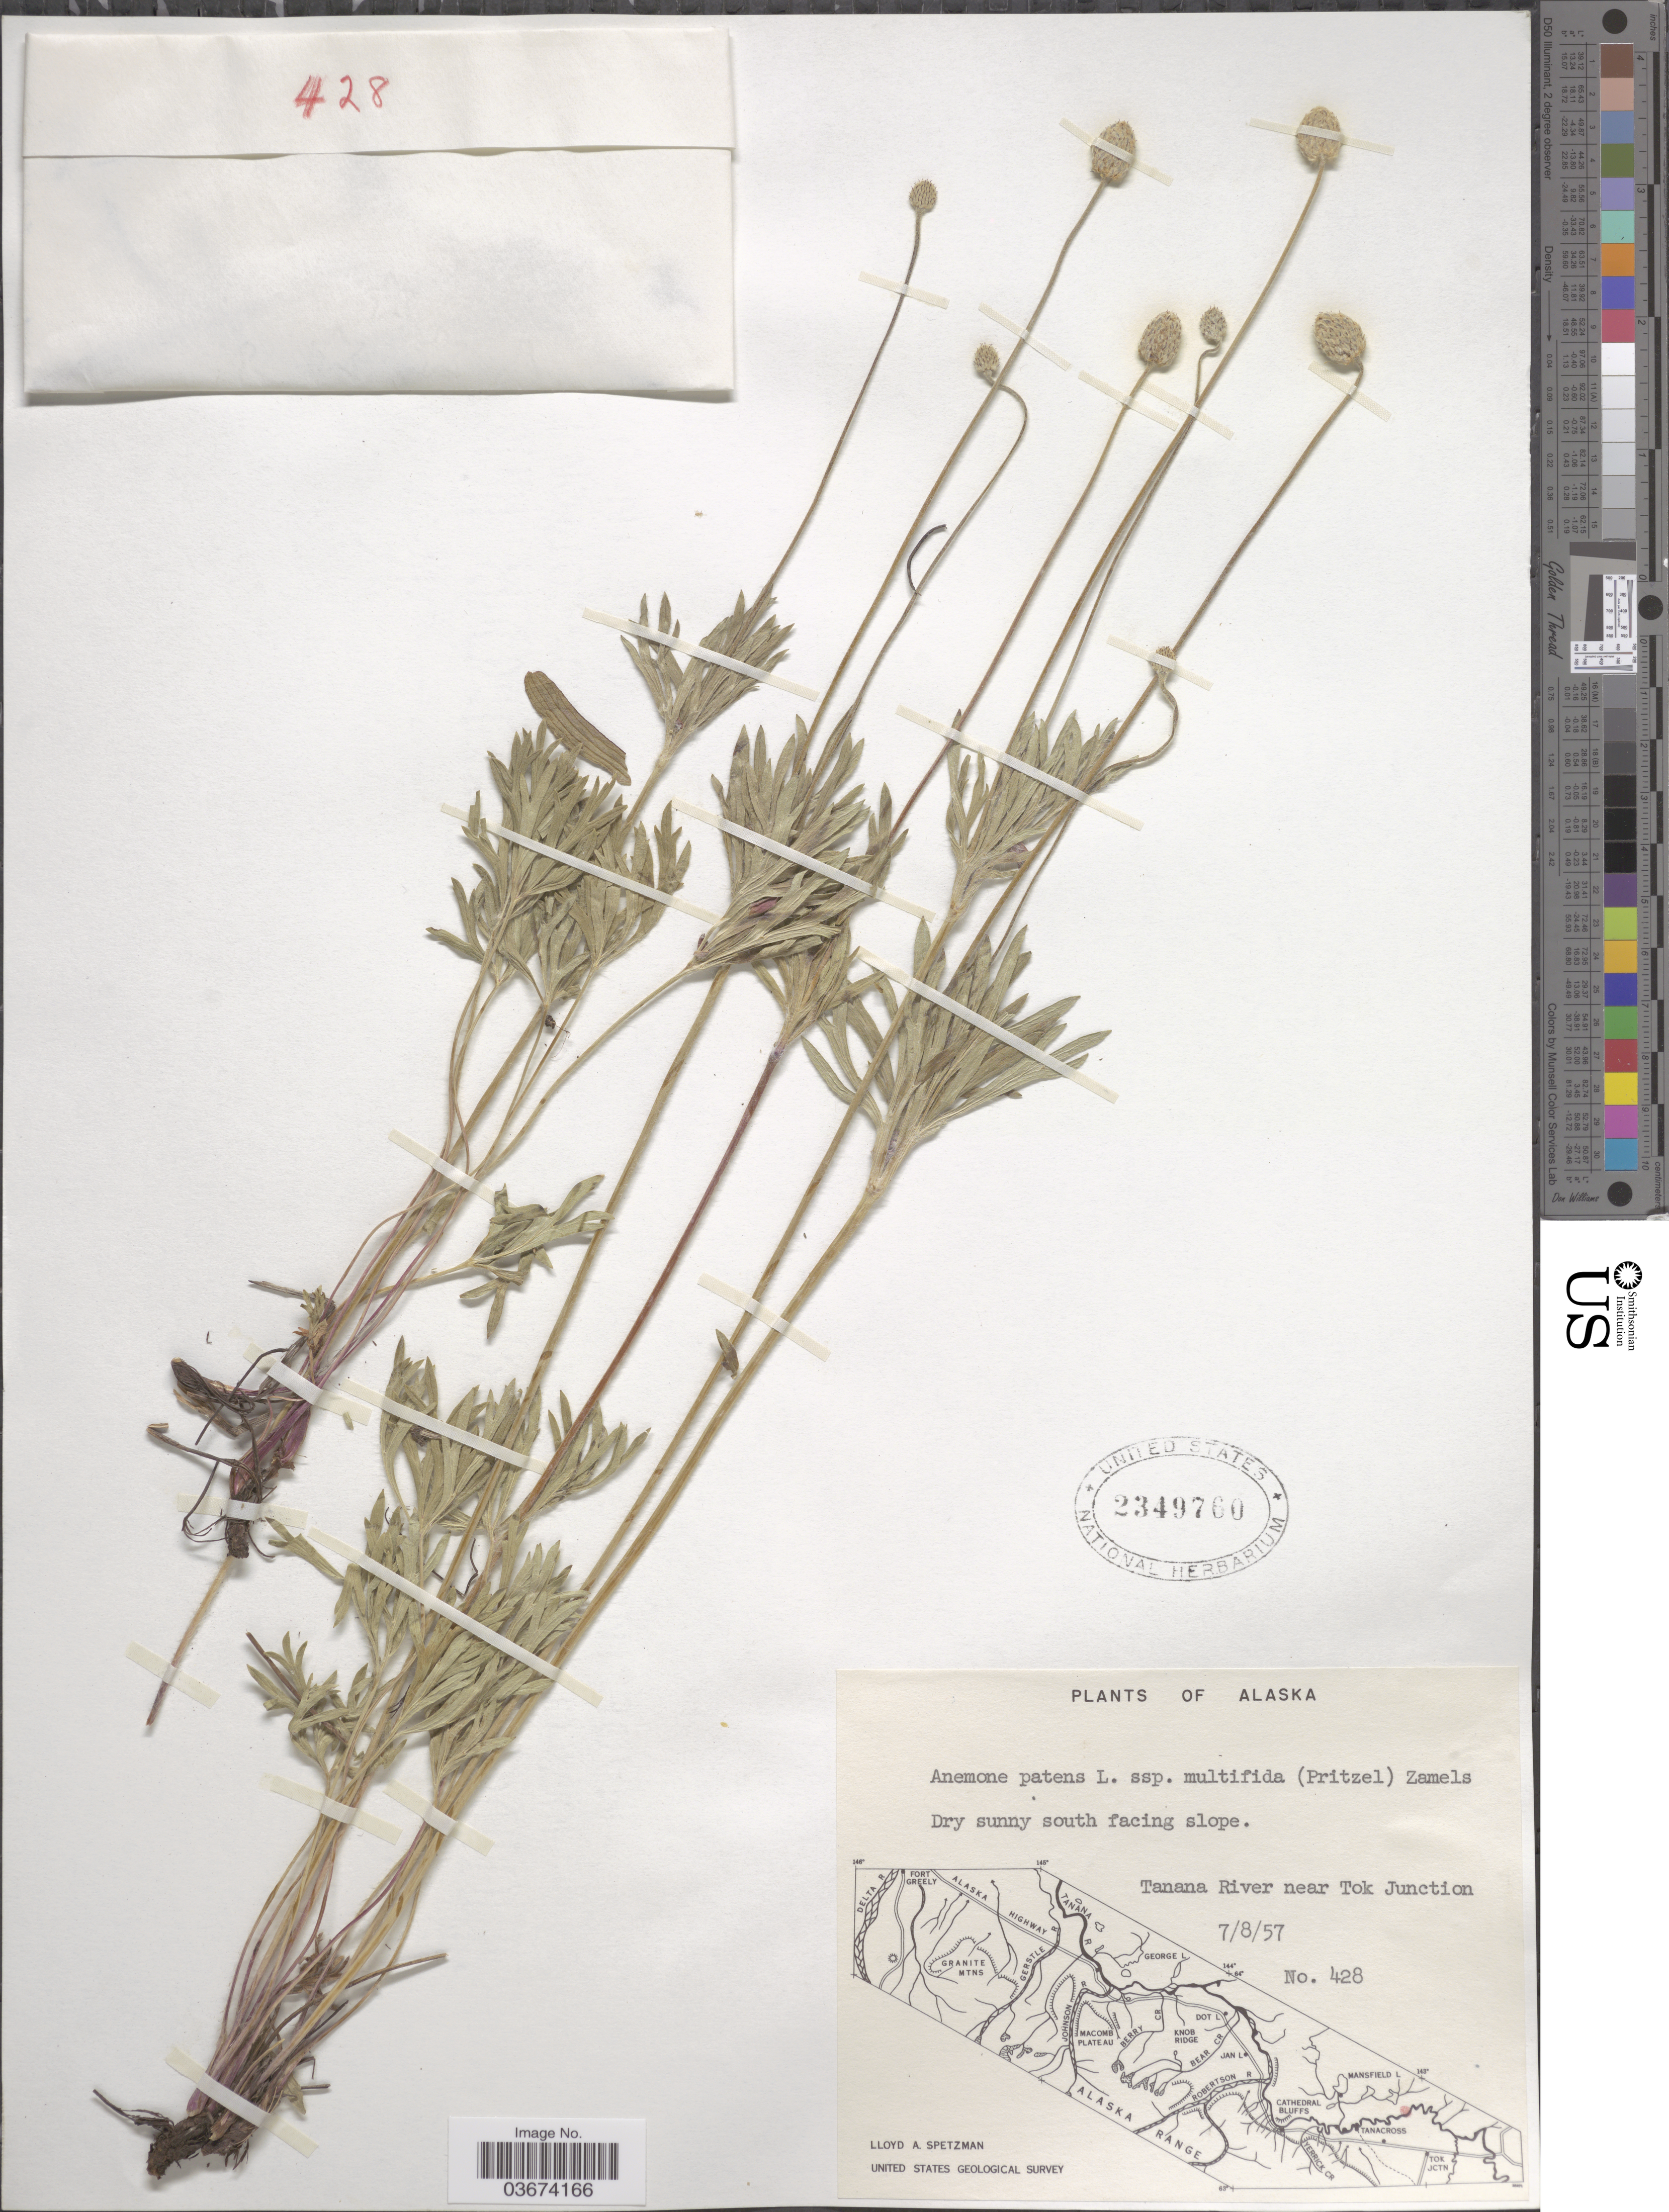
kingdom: Plantae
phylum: Tracheophyta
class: Magnoliopsida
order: Ranunculales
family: Ranunculaceae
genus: Anemone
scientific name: Anemone multifida var. hudsoniana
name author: DC.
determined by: Strong, Mark T., (BOT), Smithsonian Institution - National Museum of Natural History (UNITED STATES)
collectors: L. Spetzman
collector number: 428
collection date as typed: Transcribed d/m/y: 8/7/57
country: United States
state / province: Alaska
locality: Tanana River near Tok Junction.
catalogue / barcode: US 2349760